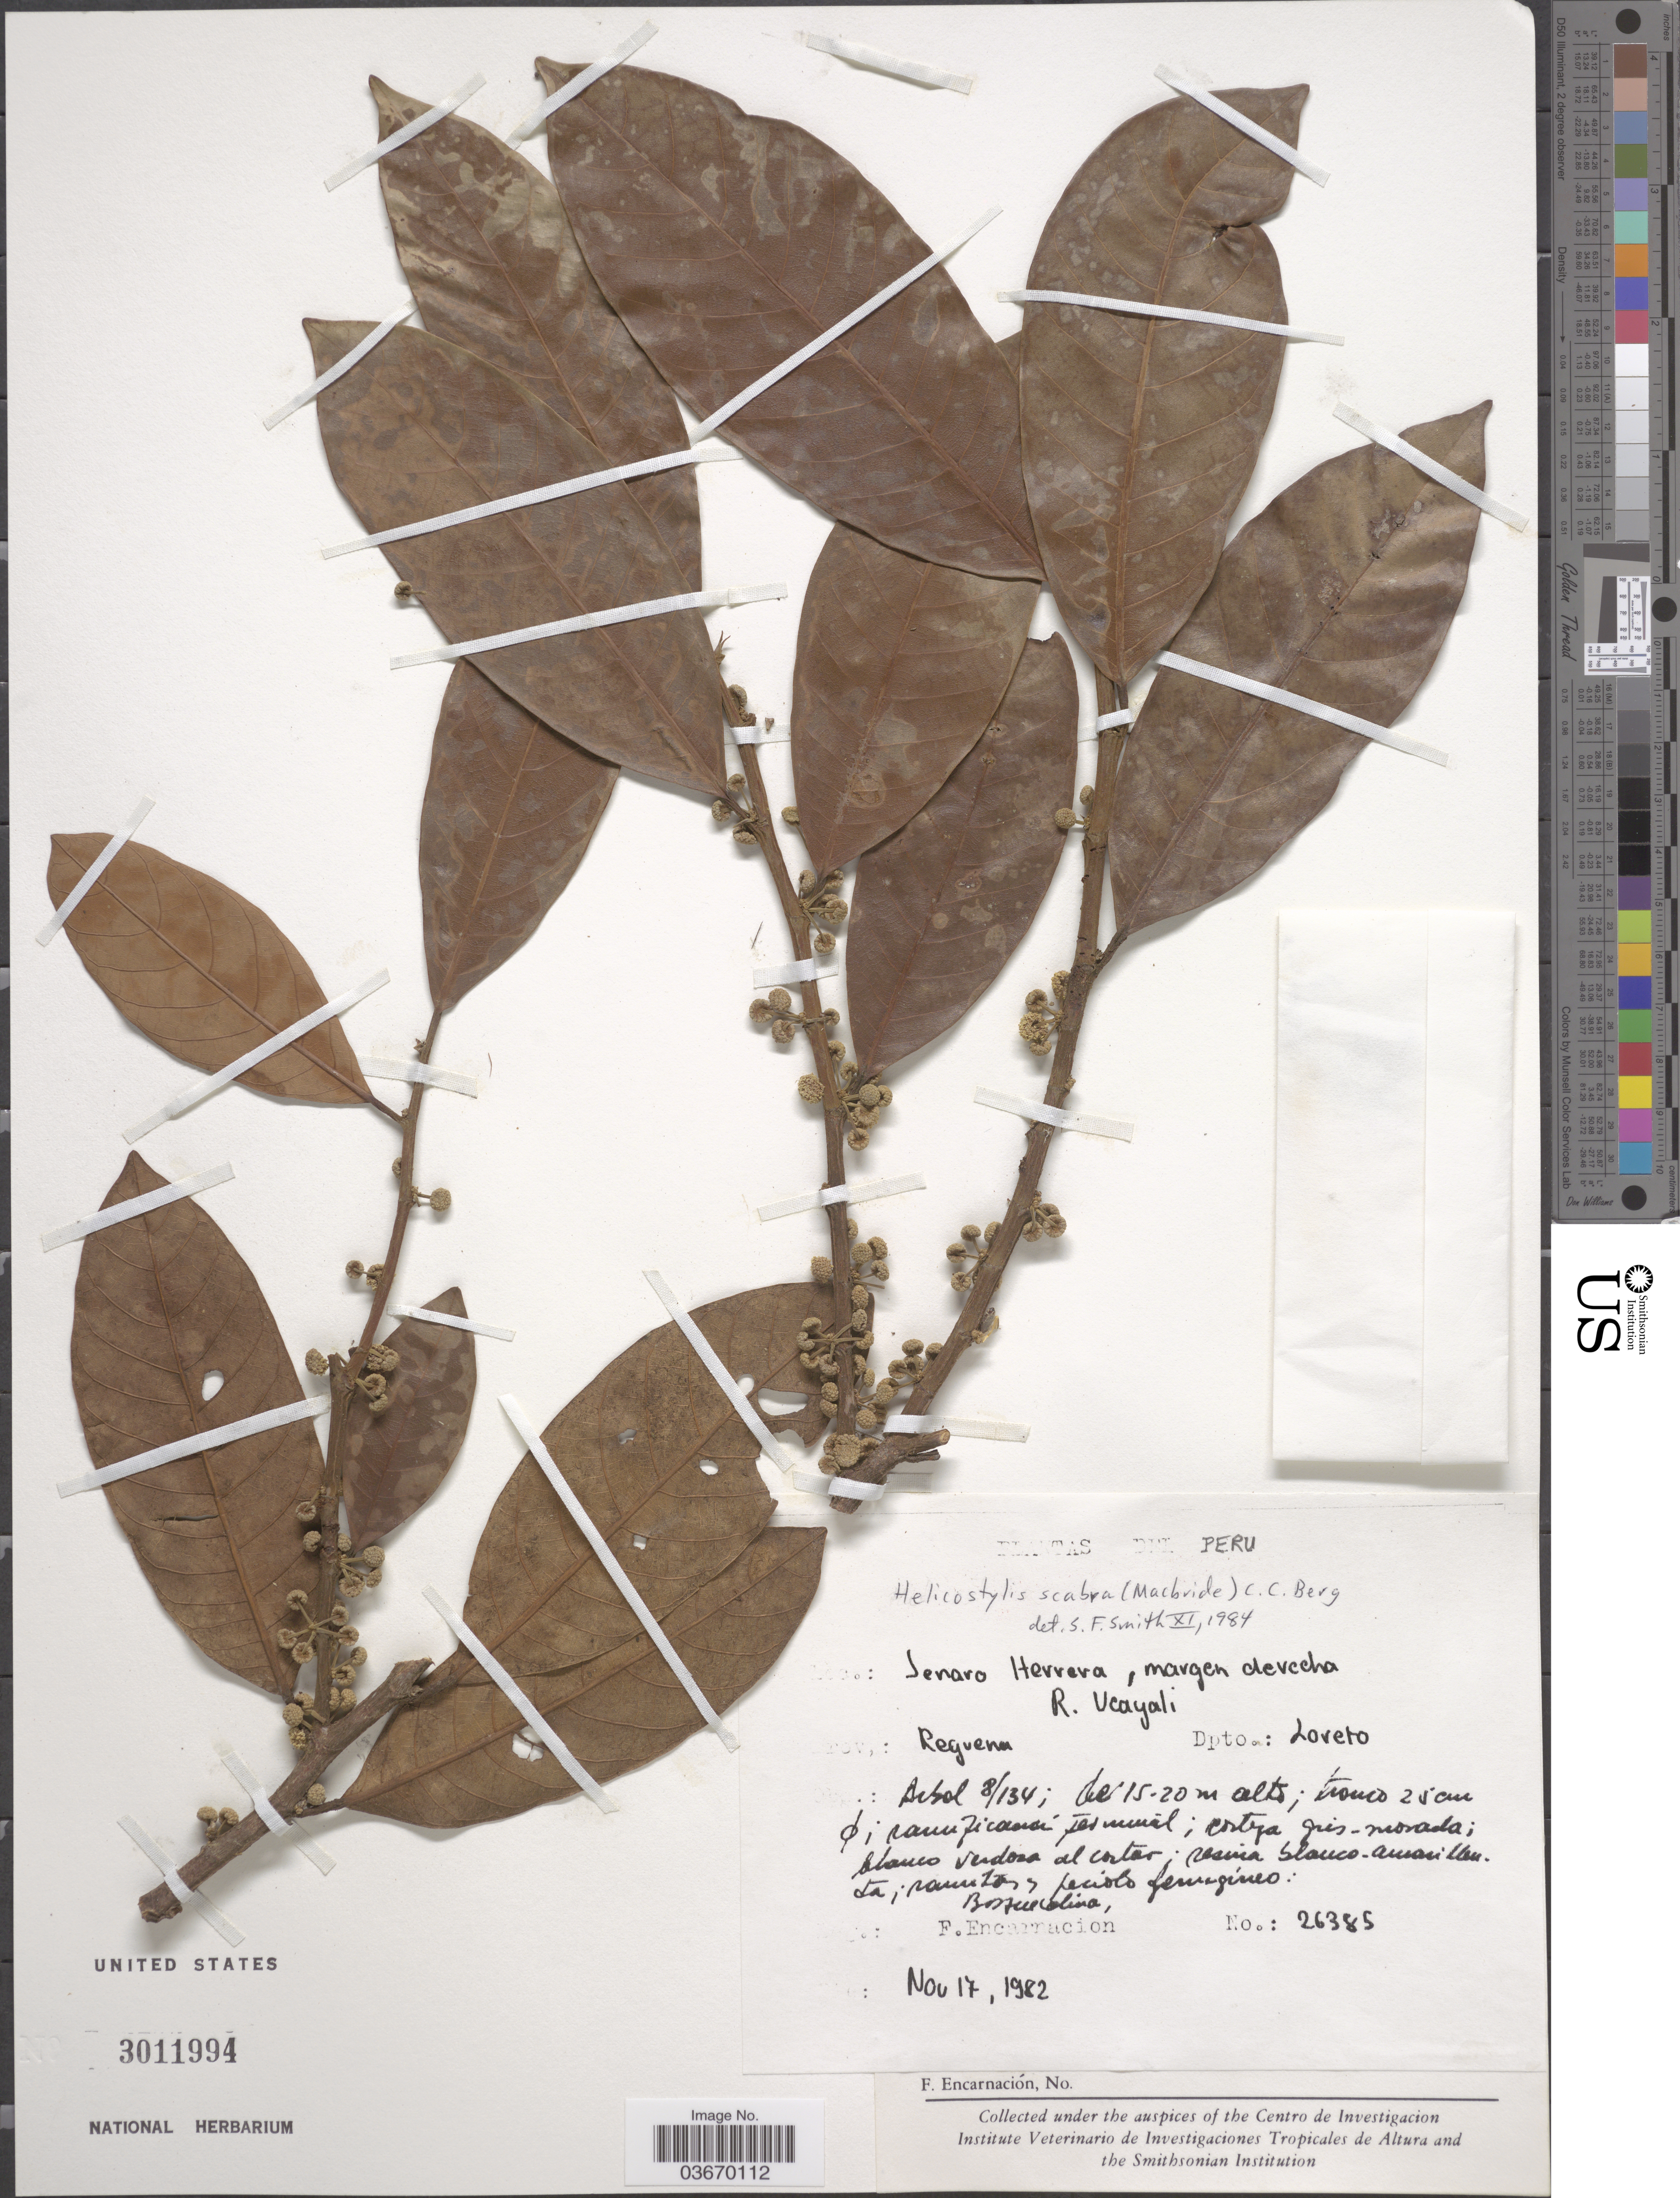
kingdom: Plantae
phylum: Tracheophyta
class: Magnoliopsida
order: Rosales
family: Moraceae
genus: Helicostylis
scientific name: Helicostylis scabra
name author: (J.F. Macbr.) C.C. Berg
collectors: F. Encarnación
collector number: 26385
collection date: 1982-11-17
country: Peru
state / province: Loreto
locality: Jenaro Herrera, margen derecha R. Ucayali. Prov.: Requena. Dpto.: Loreto.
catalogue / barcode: US 3011994